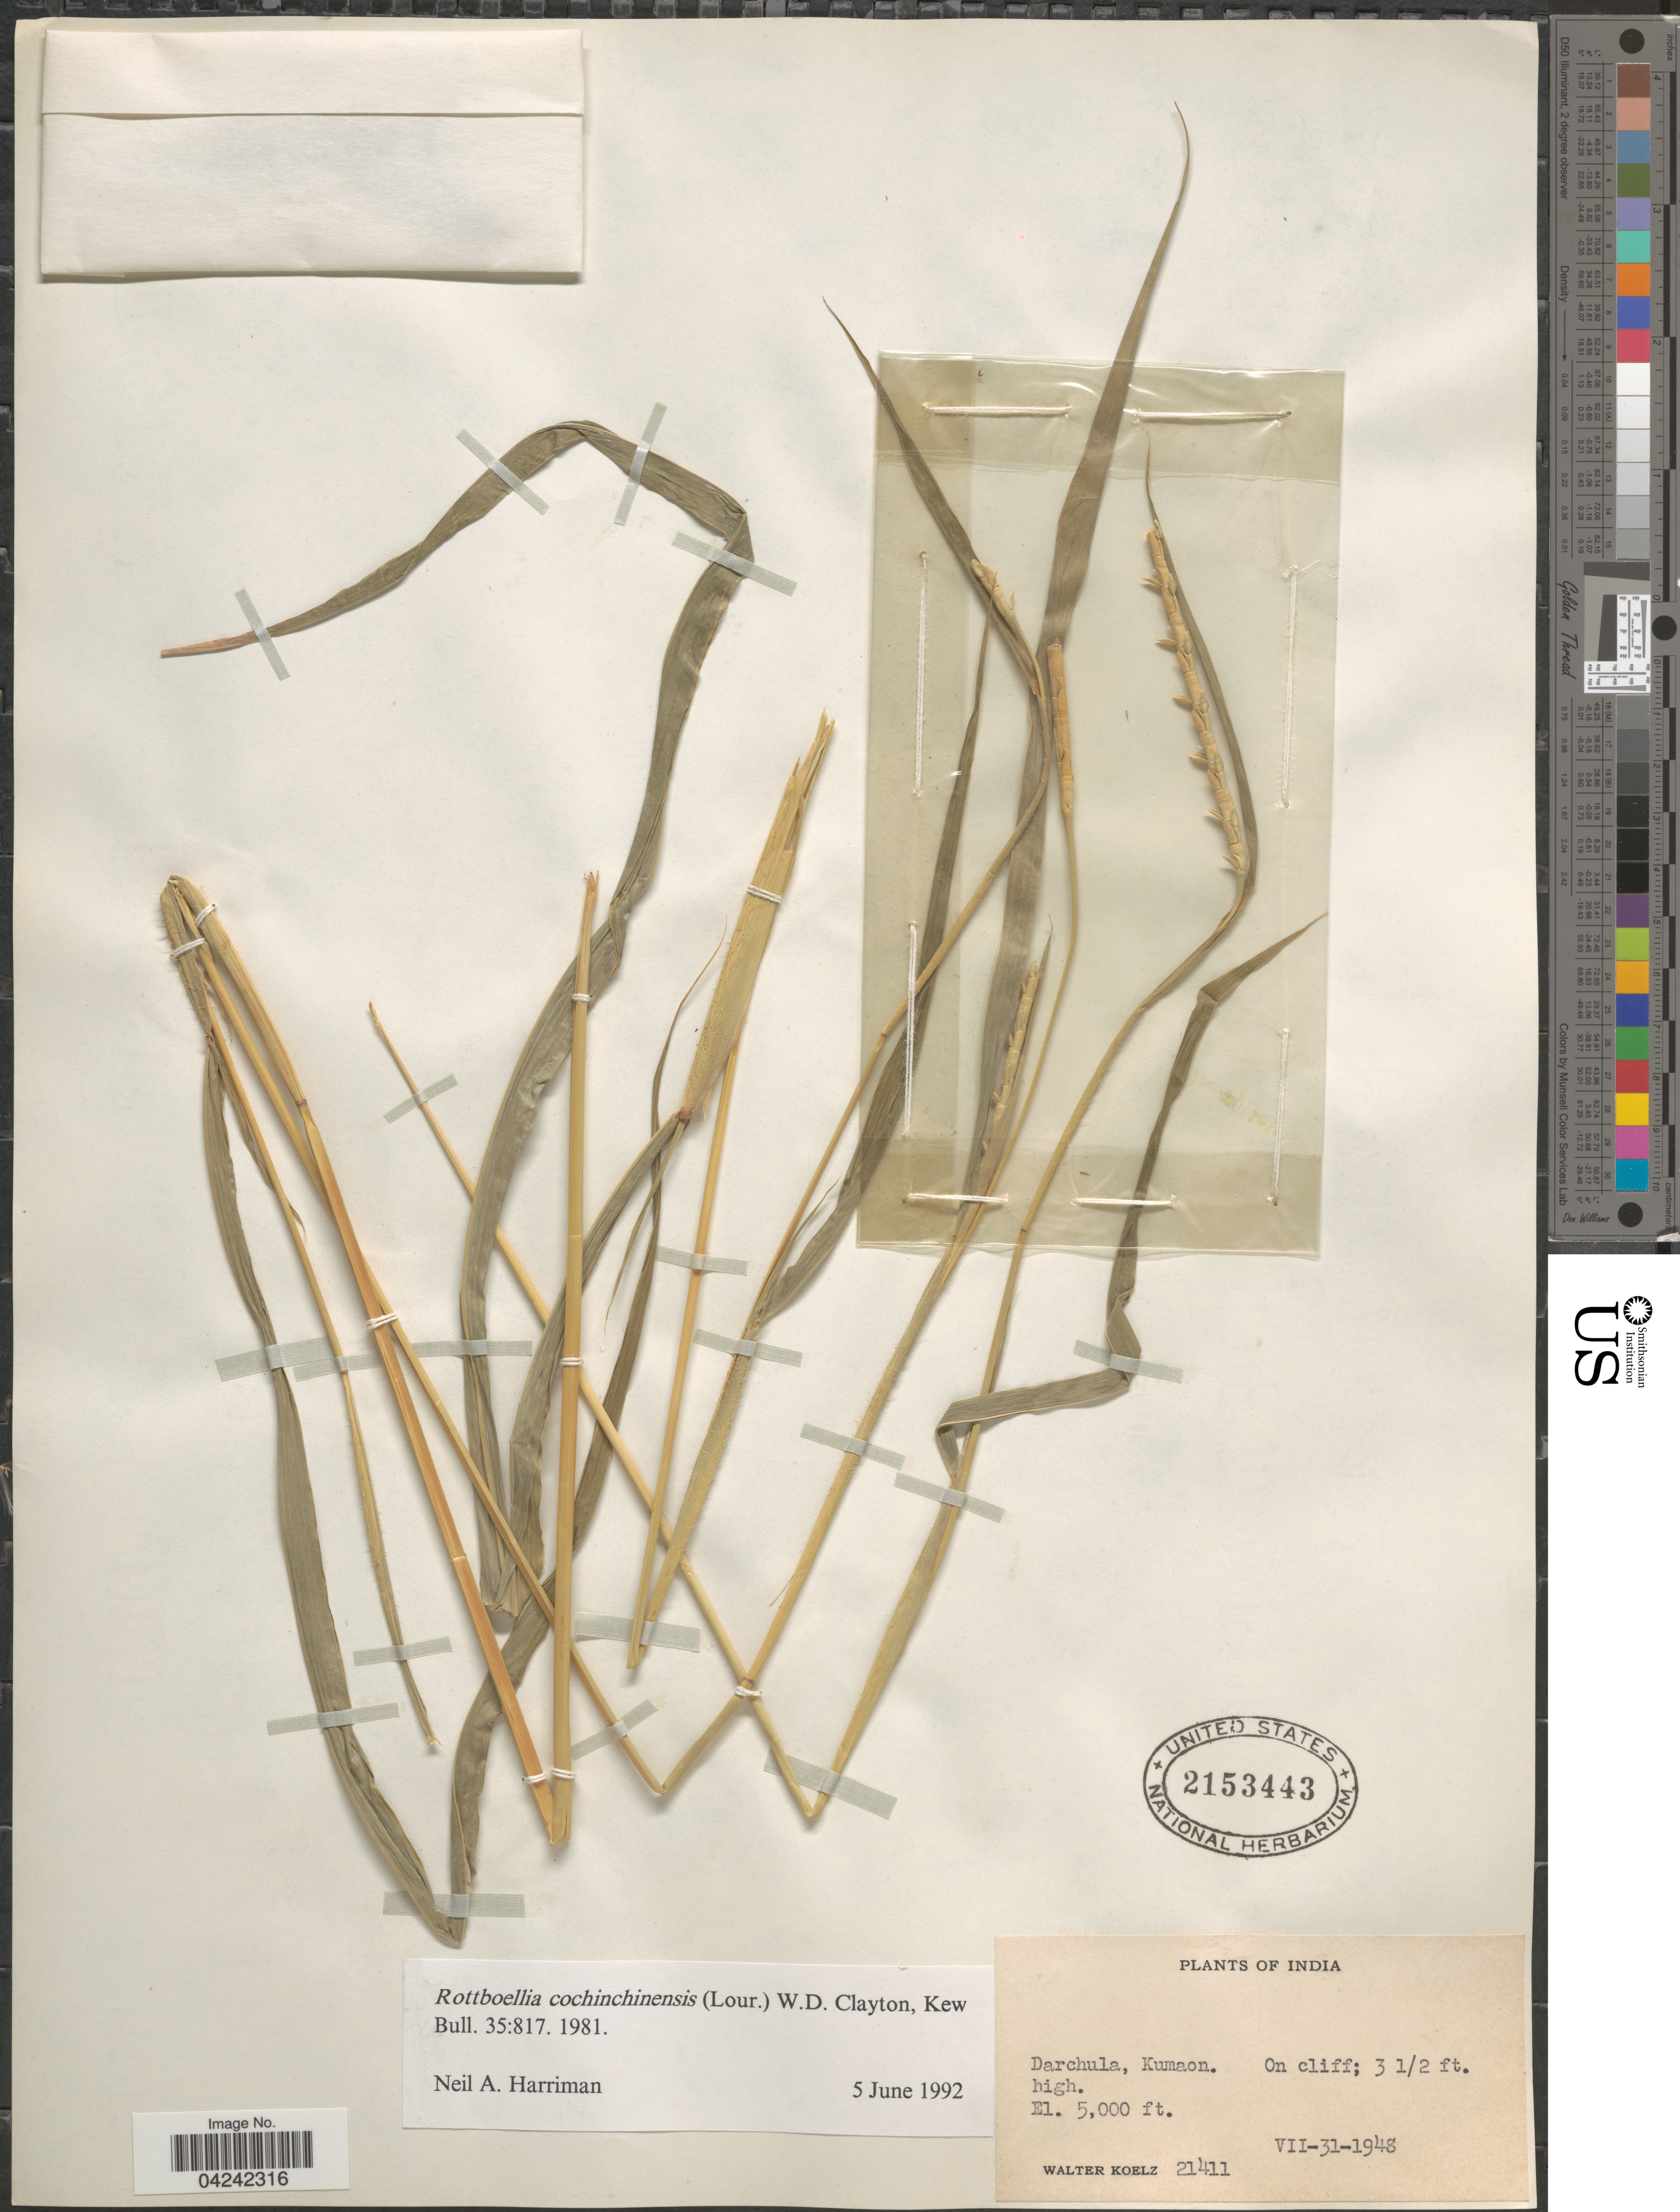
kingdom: Plantae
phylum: Tracheophyta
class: Liliopsida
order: Poales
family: Poaceae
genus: Rottboellia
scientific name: Rottboellia cochinchinensis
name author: (Lour.) Clayton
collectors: W. N. Koelz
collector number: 21411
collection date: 1948-07-31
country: India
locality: Darchula, Kumaon.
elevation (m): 1524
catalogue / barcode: US 2153443